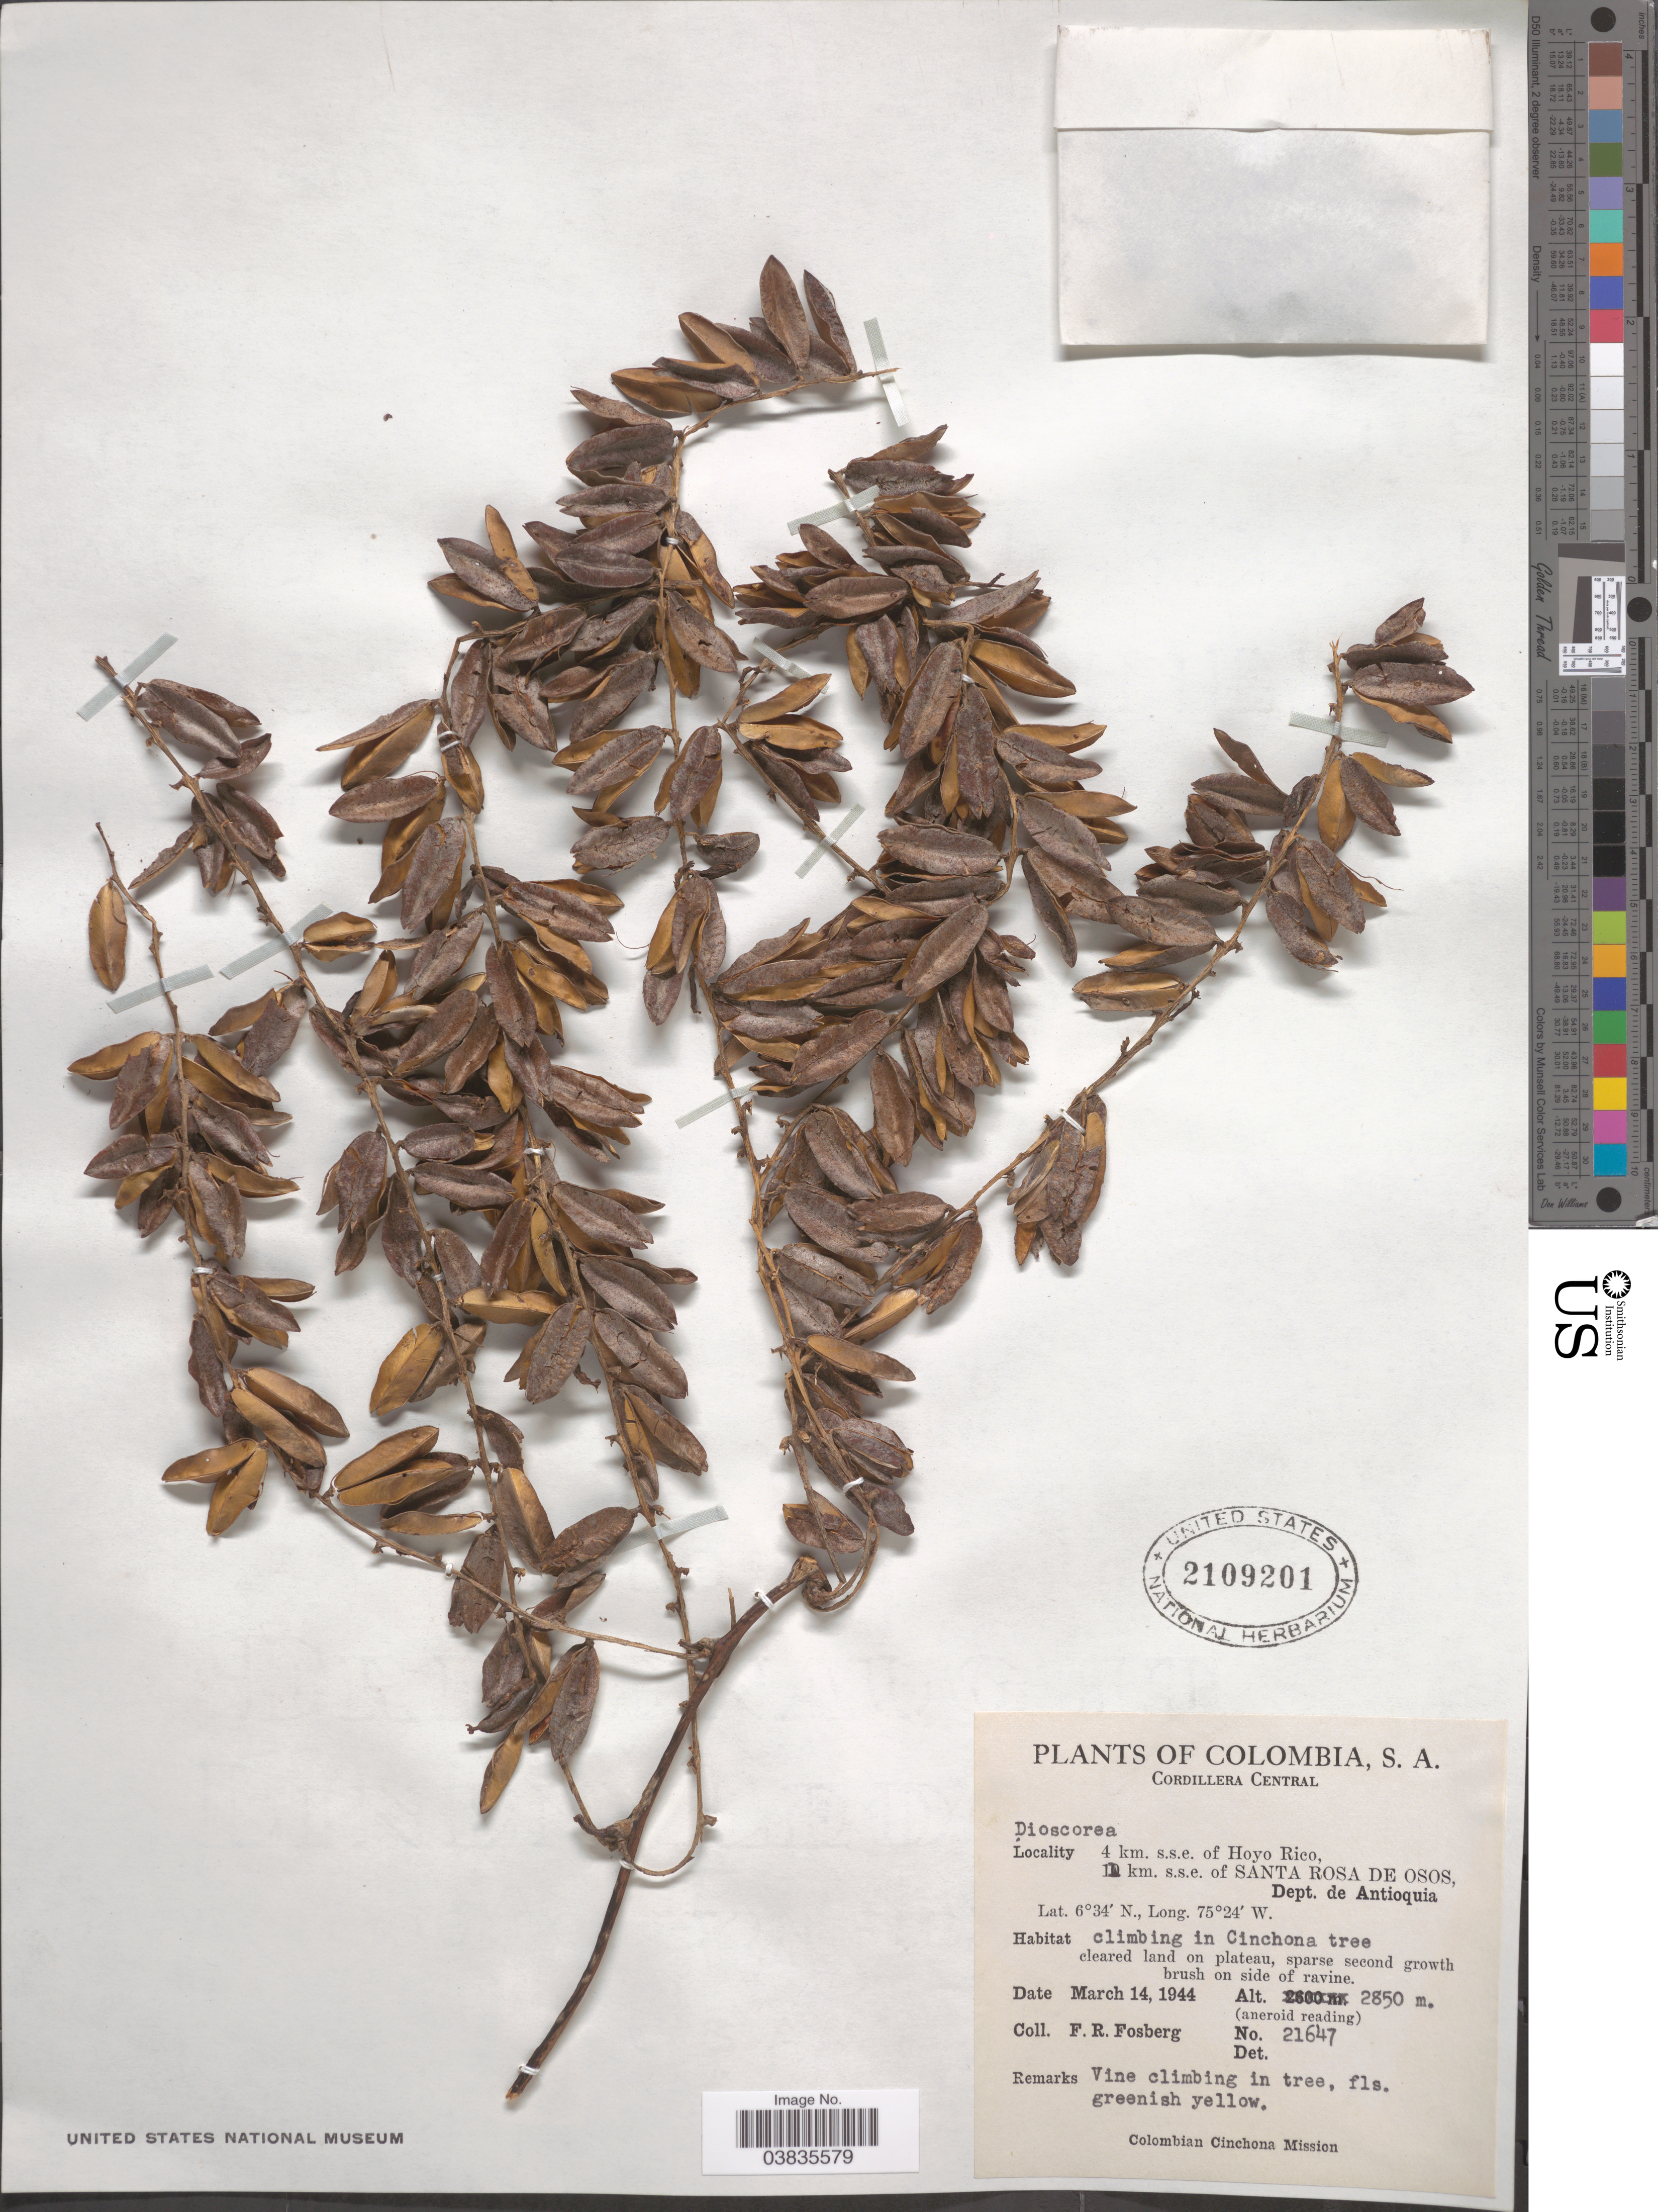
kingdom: Plantae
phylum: Tracheophyta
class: Liliopsida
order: Dioscoreales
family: Dioscoreaceae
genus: Dioscorea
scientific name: Dioscorea sp.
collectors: F. R. Fosberg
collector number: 21647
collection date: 1944-03-14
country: Colombia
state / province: Antioquia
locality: Cordillera Central. 4 km. s.s.e. of Hoyo Rico, 11 km. s.s.e. of Santa Rose De Osos, Dept. de Antioquia.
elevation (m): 2850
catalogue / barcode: US 2109201